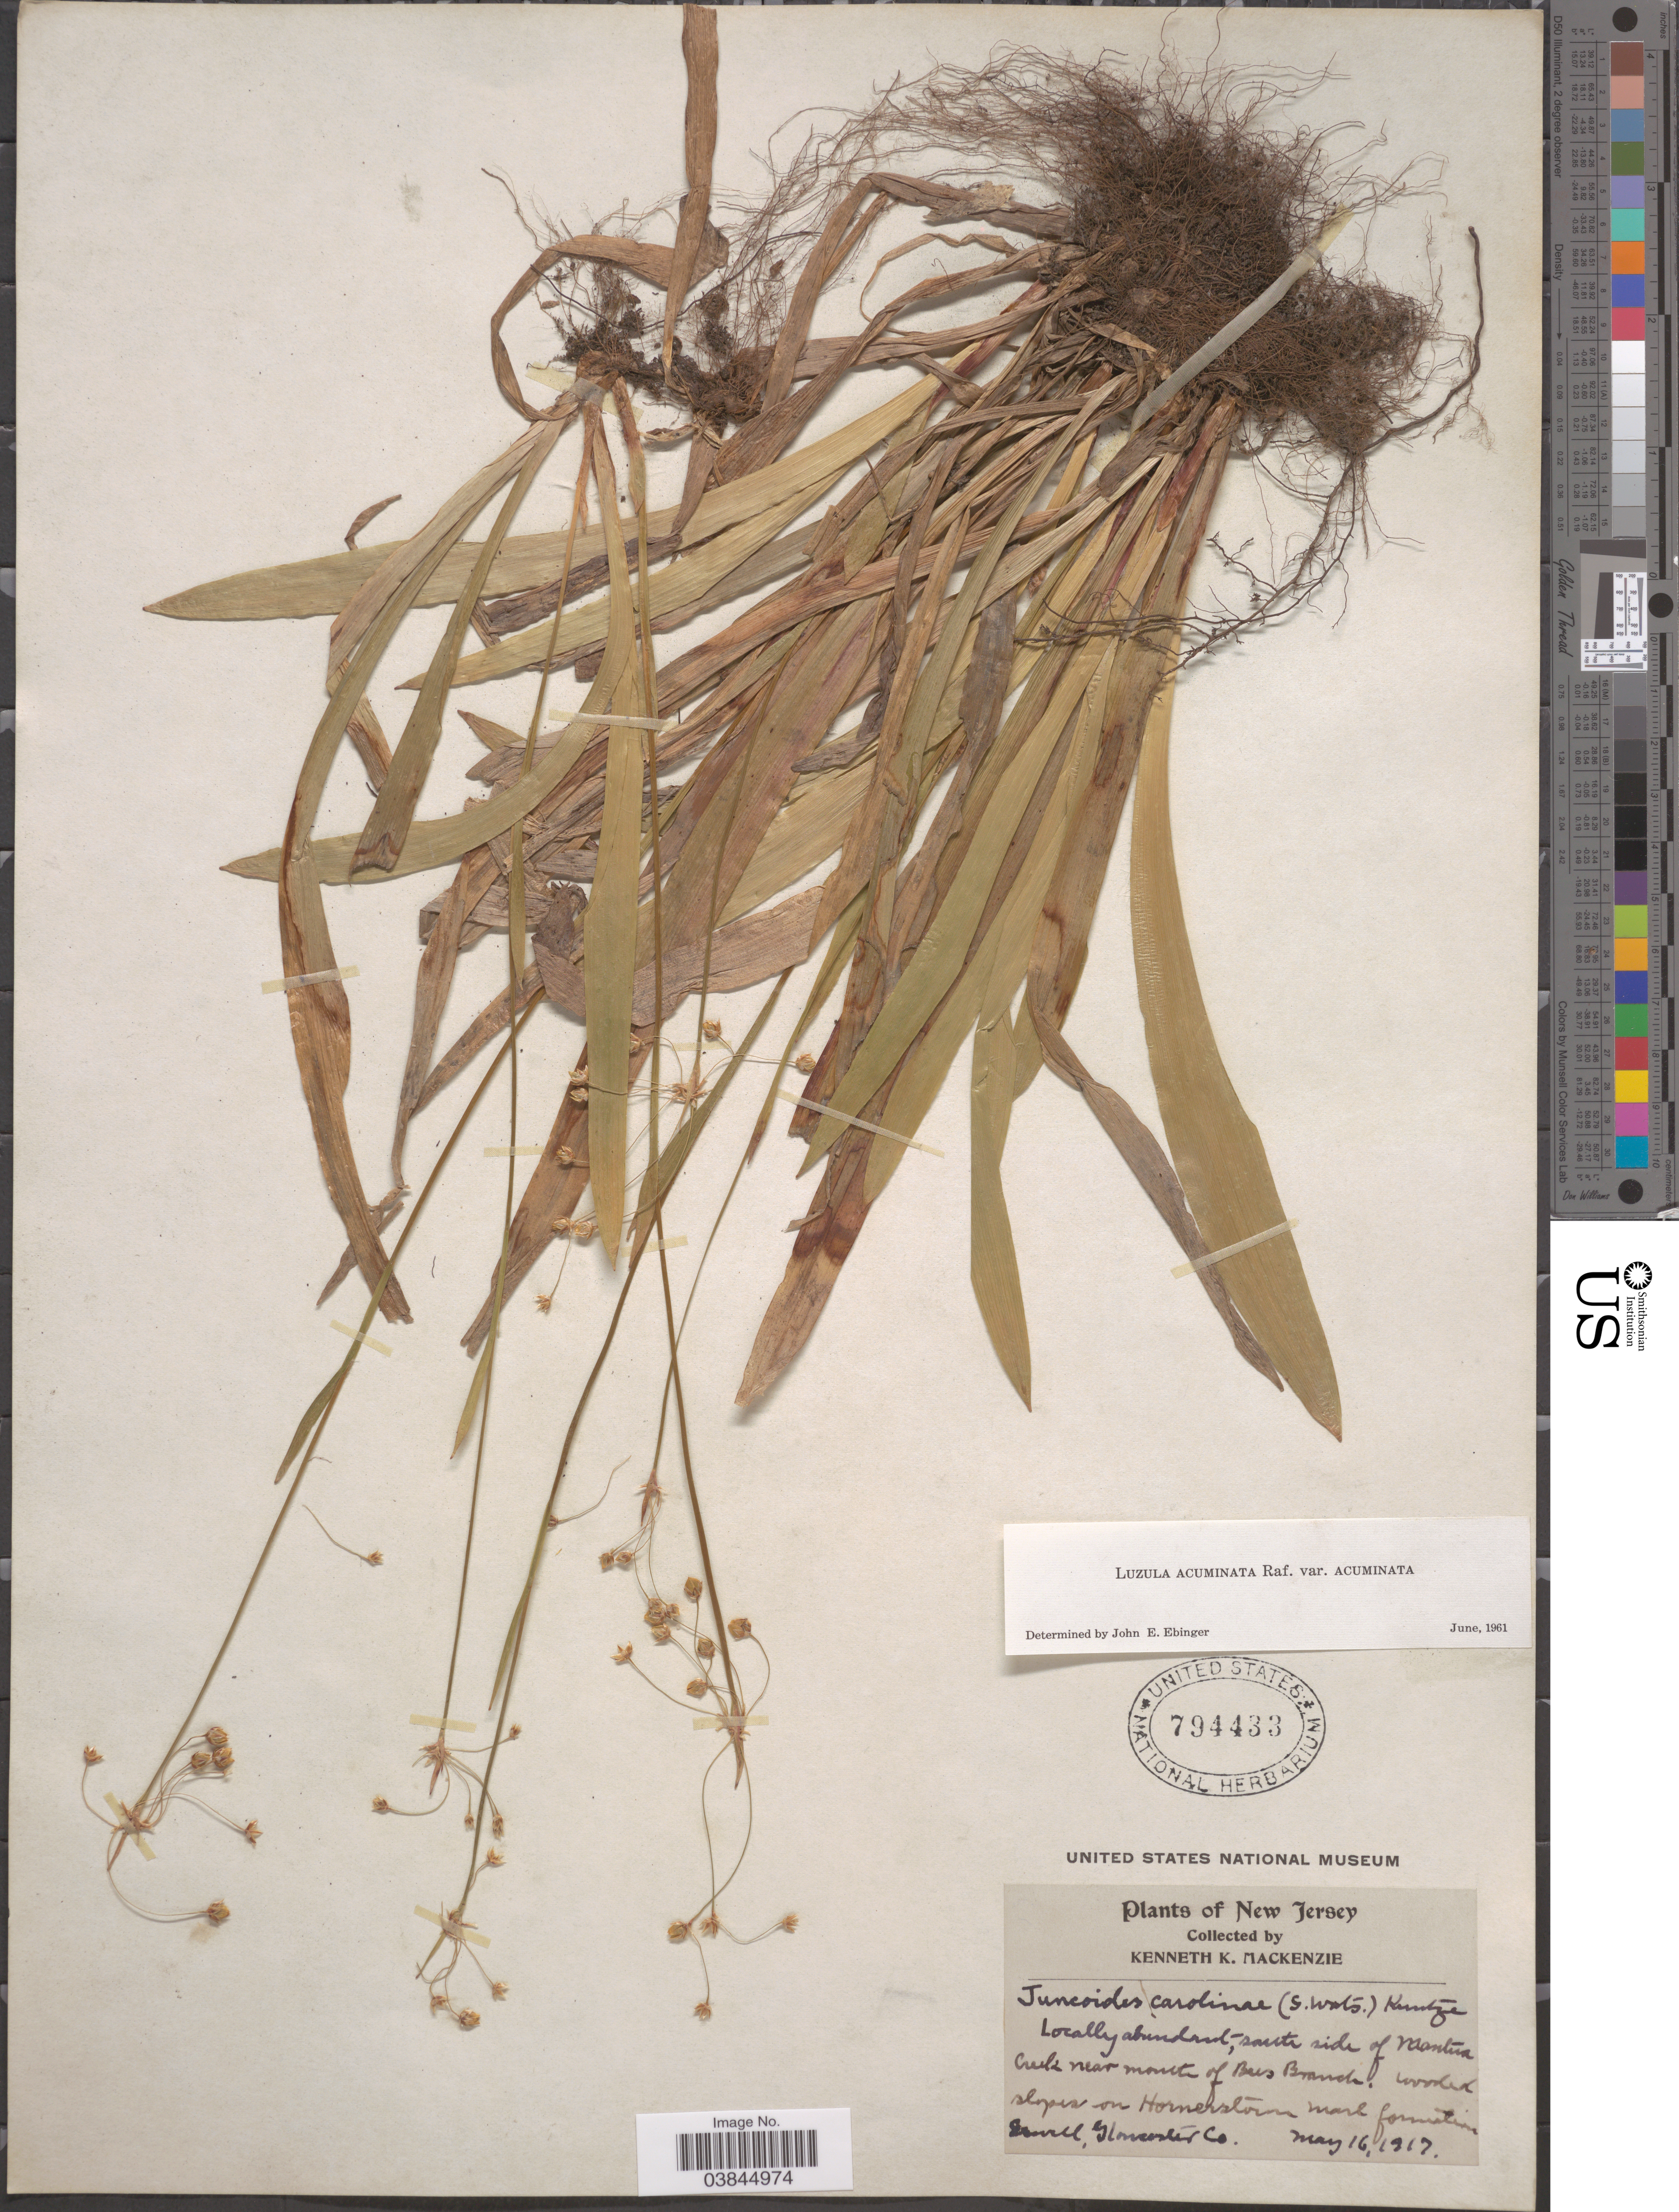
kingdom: Plantae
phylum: Tracheophyta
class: Liliopsida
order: Poales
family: Juncaceae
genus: Luzula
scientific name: Luzula acuminata var. acuminata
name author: Raf.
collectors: K. K. Mackenzie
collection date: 1917-05-16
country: United States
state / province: New Jersey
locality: South side of Montana creek near mouth of Bus Brandon. Slopes on Hornerstorm.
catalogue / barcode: US 794433